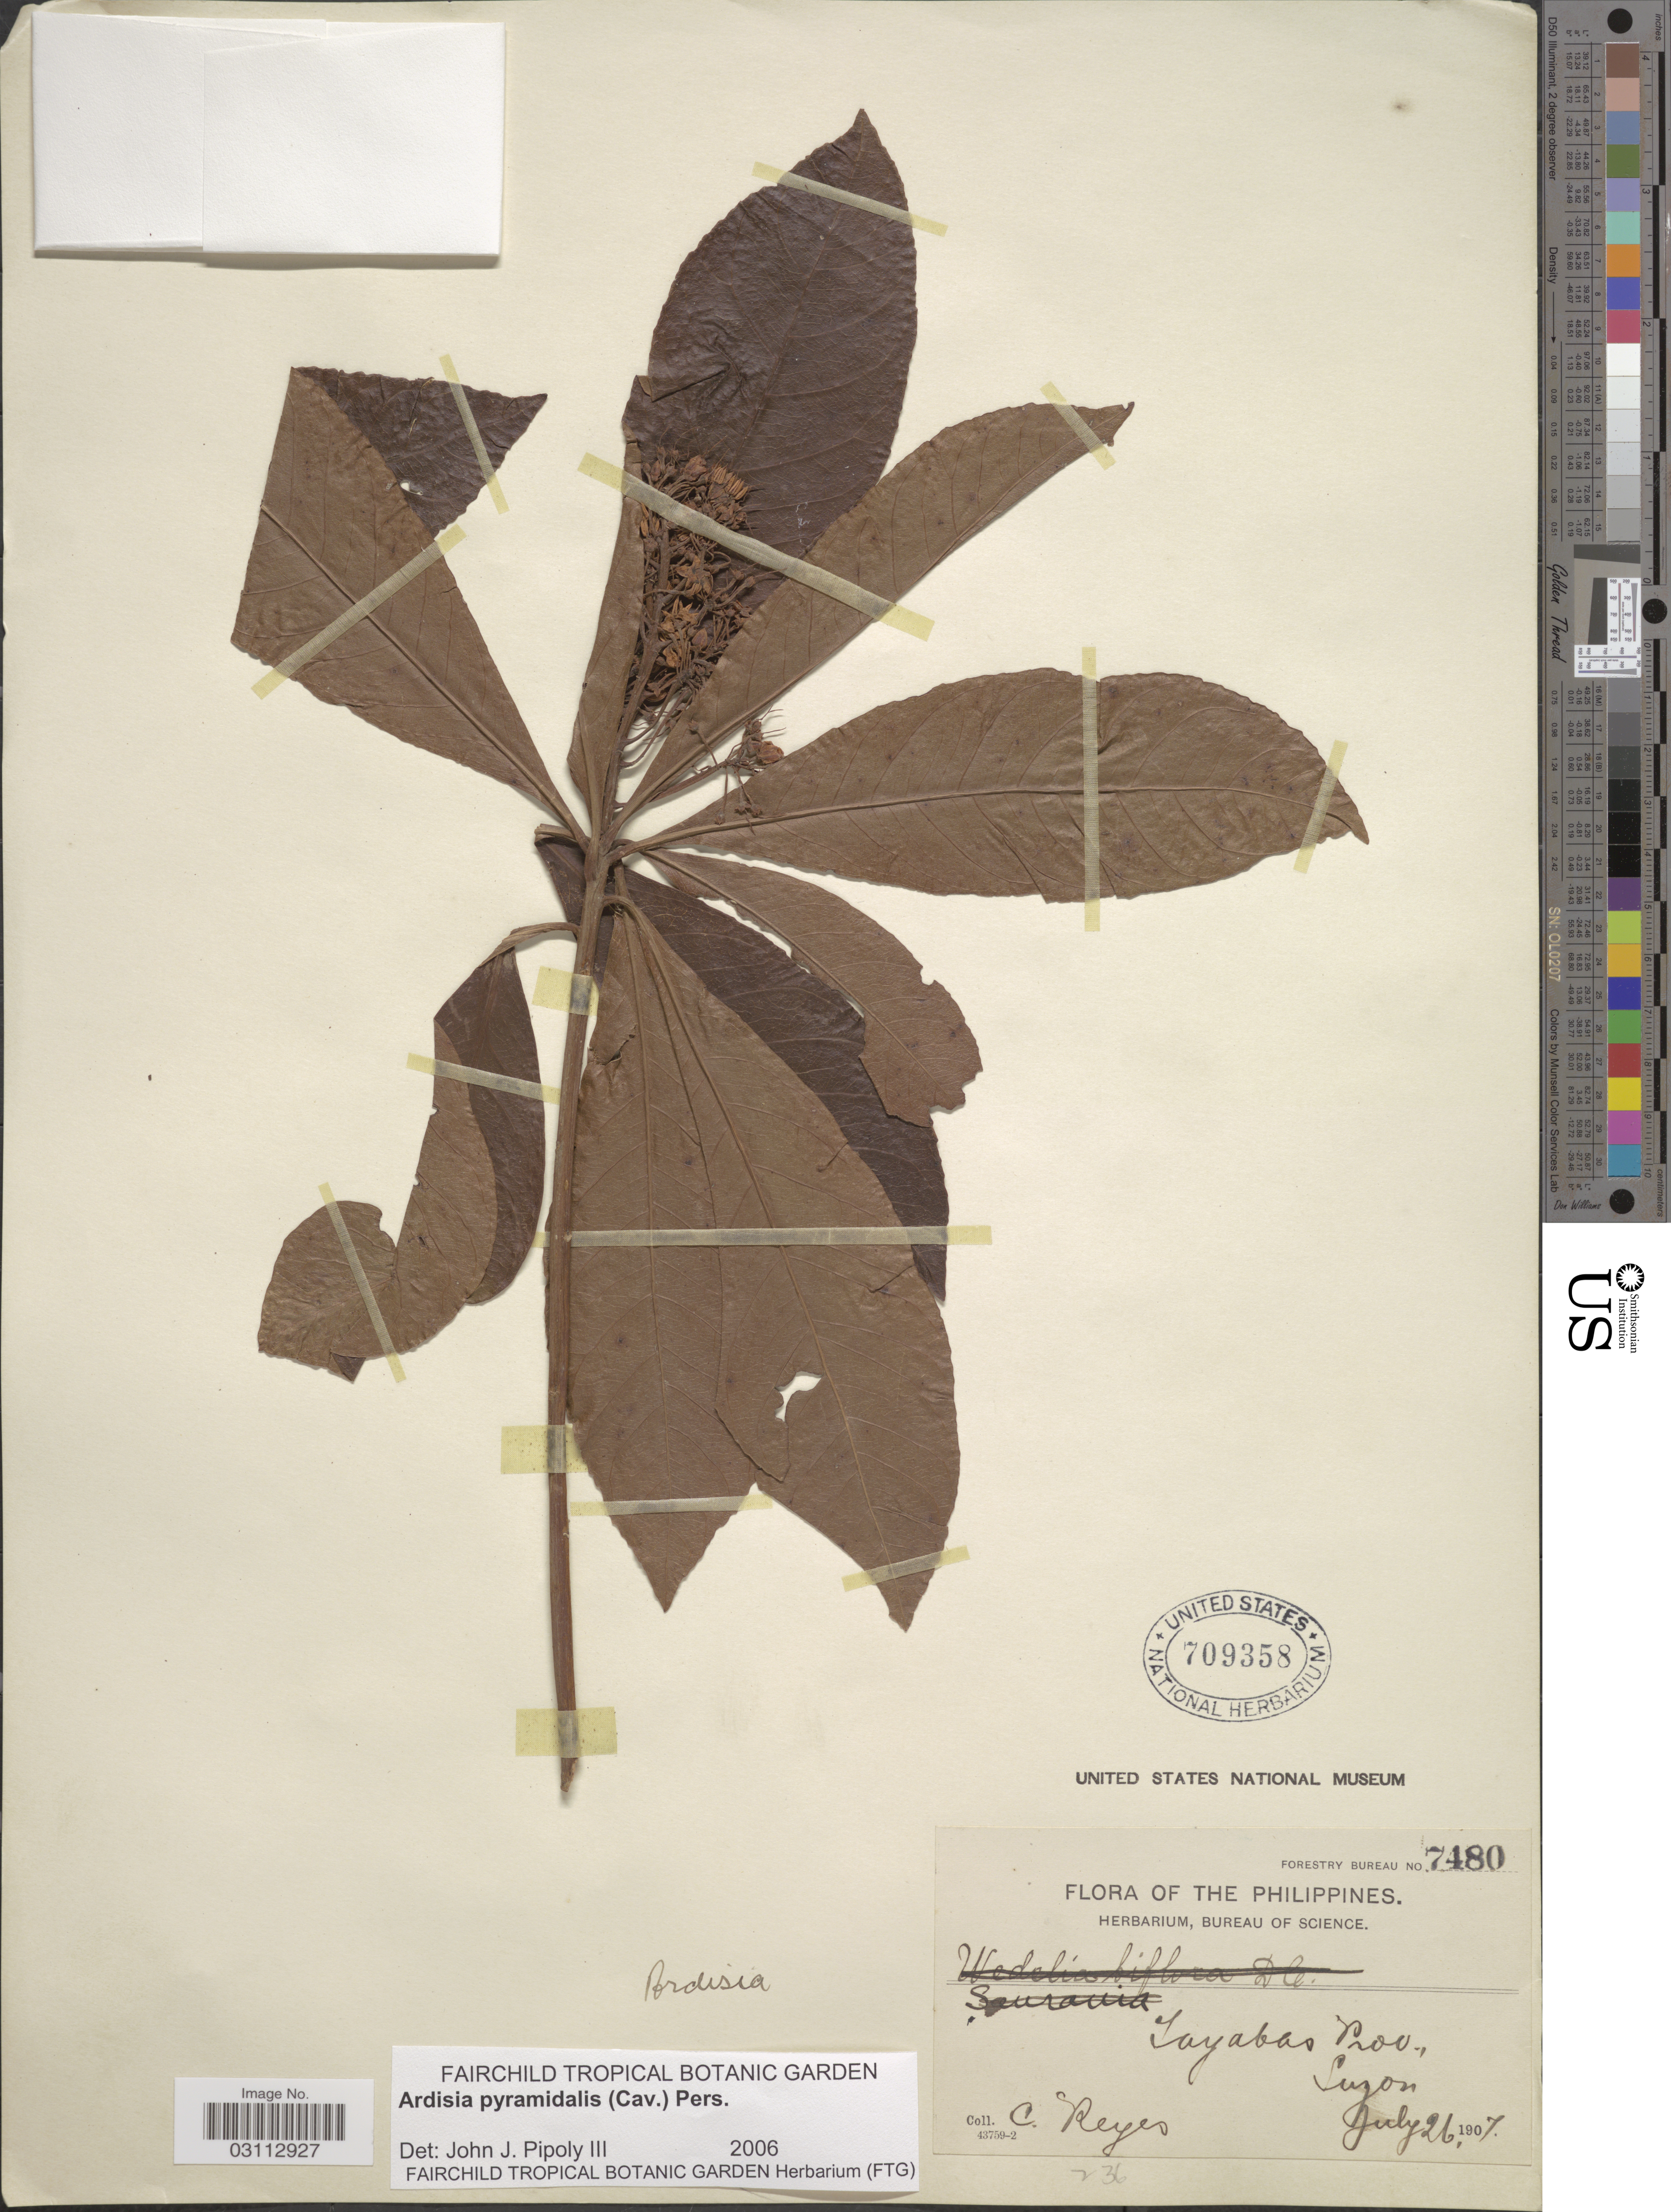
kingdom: Plantae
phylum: Tracheophyta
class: Magnoliopsida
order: Ericales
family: Primulaceae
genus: Ardisia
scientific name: Ardisia pyramidalis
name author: (Cav.) Pers.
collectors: C. Reyes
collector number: Forestry Bureau 7480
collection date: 1907-07-26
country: Philippines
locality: Tayabas Prov., Luzon.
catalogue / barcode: US 709358